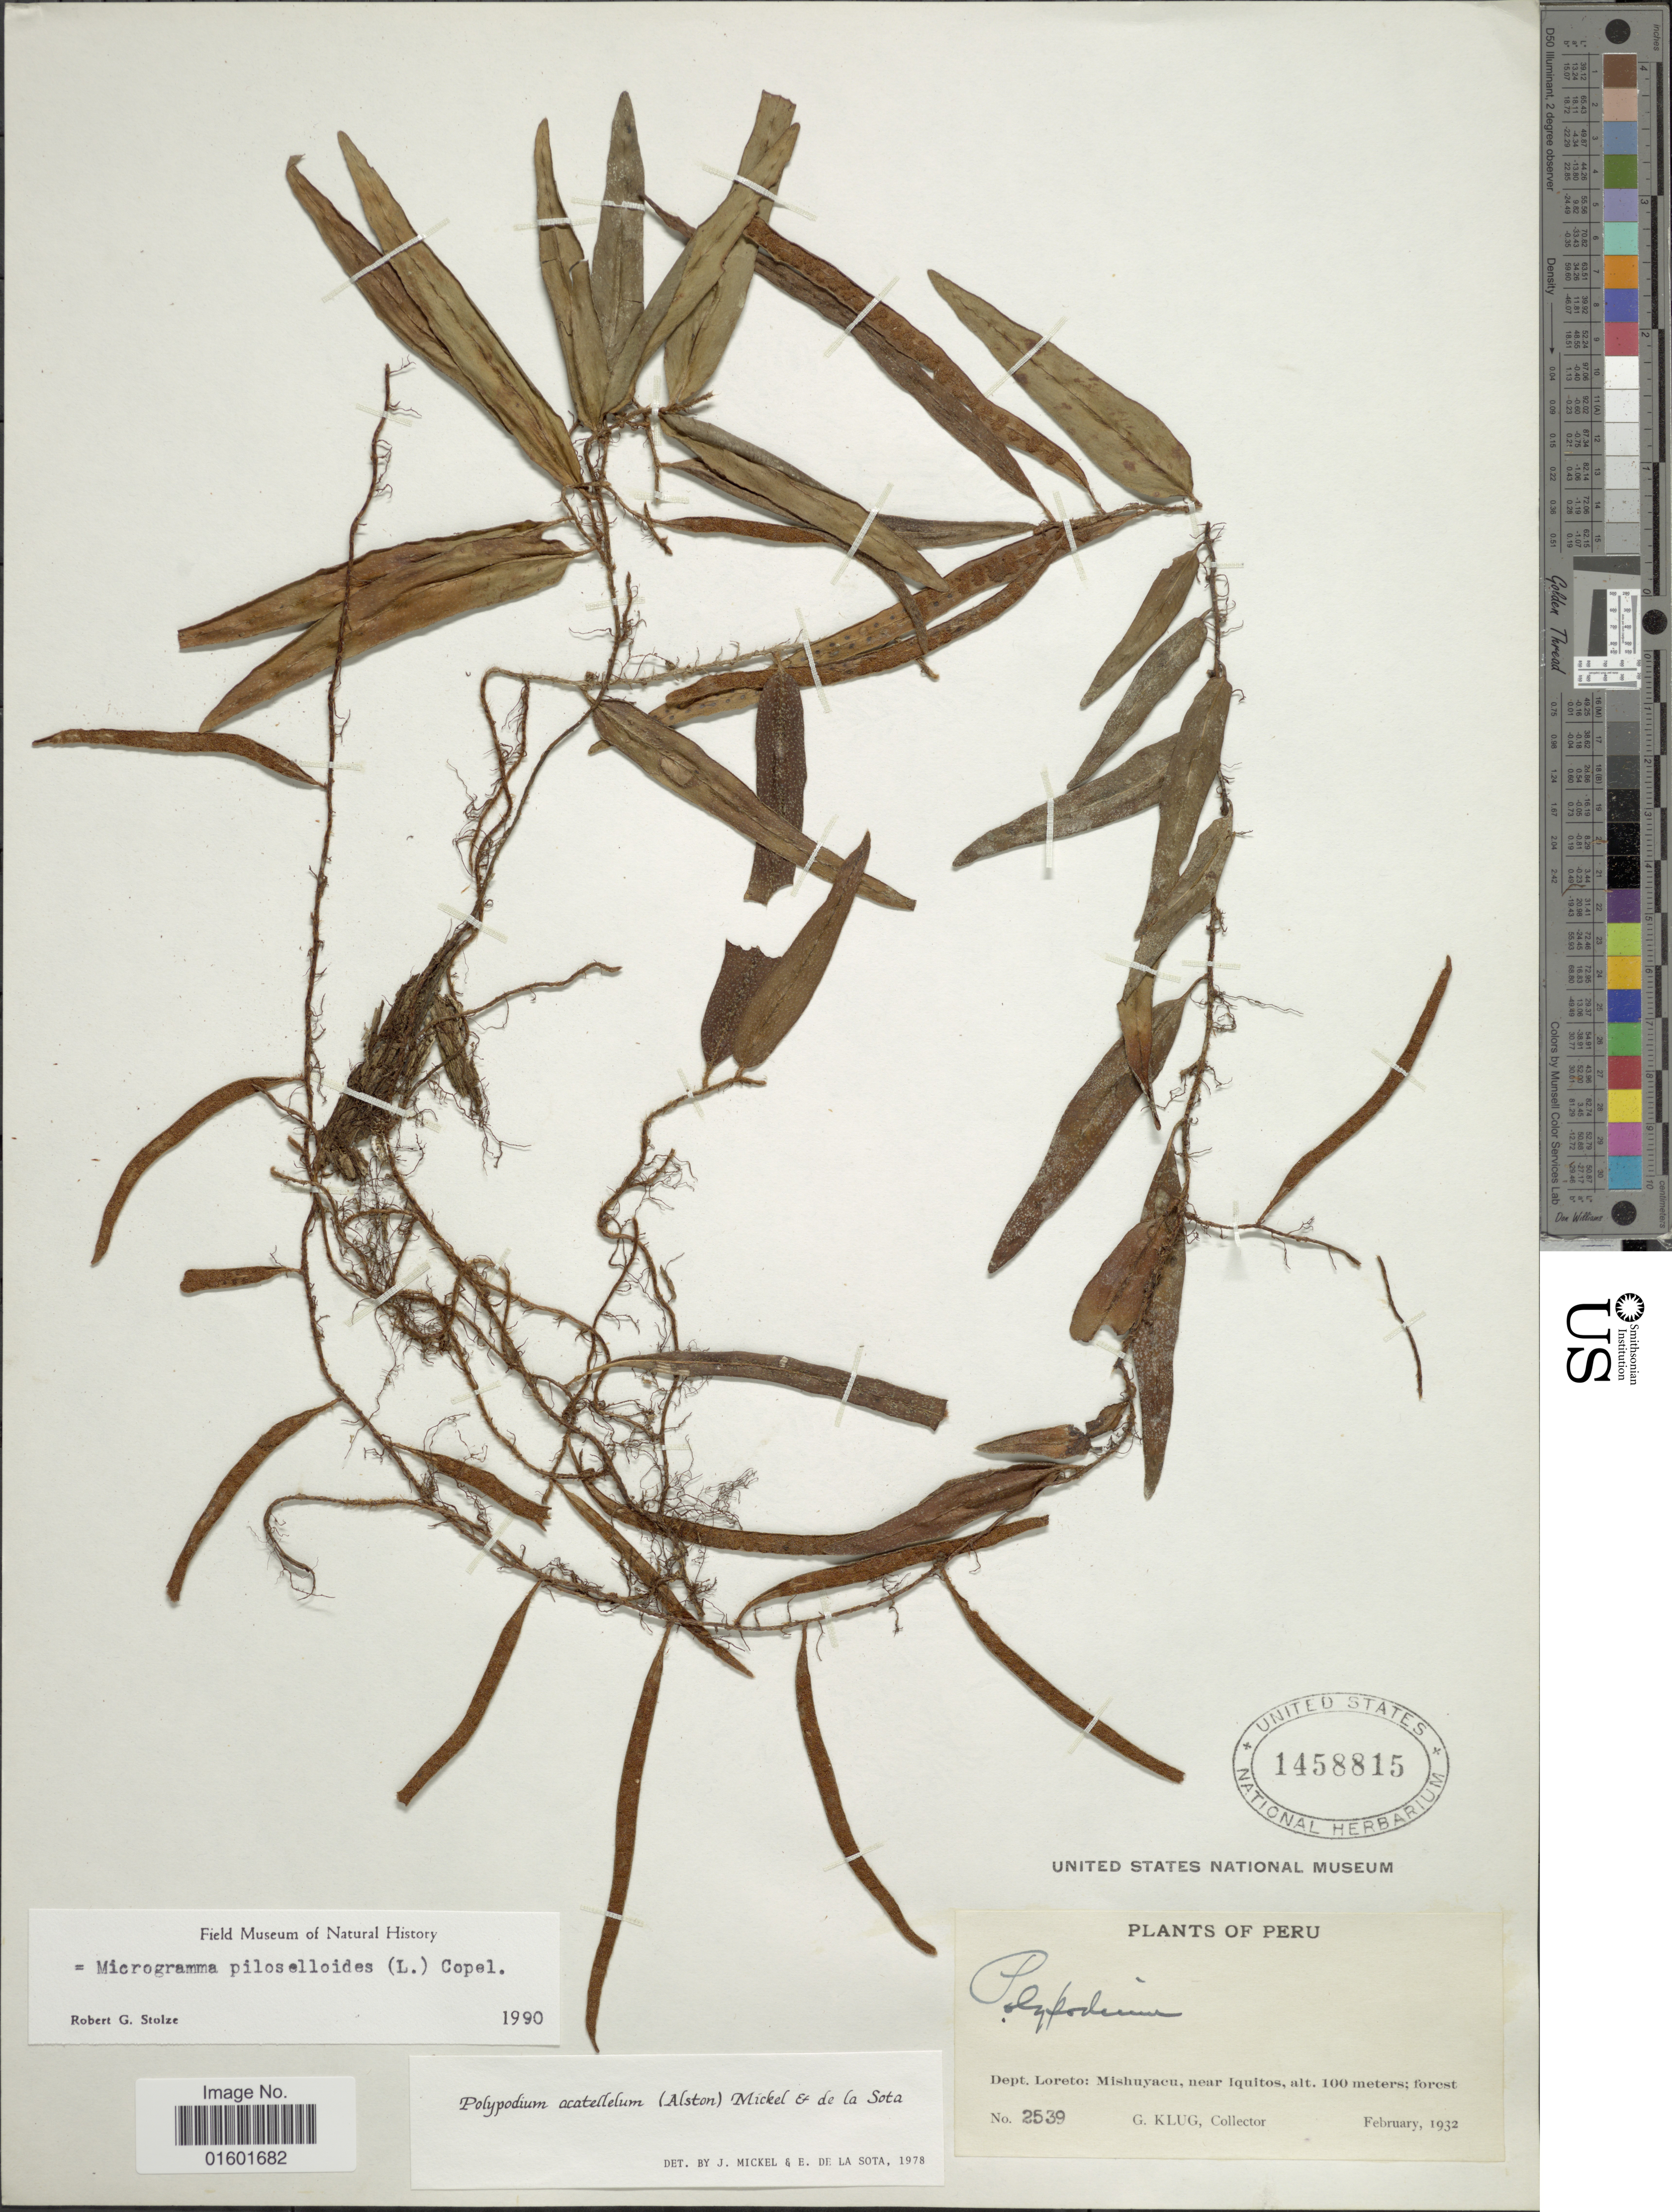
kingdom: Plantae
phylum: Tracheophyta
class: Polypodiopsida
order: Polypodiales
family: Polypodiaceae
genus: Microgramma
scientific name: Microgramma piloselloides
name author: (L.) Copel.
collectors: G. Klug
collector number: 2539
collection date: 1932-02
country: Peru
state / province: Loreto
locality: Mishuyacu, near Iquitos; forest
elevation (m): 100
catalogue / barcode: US 1458815